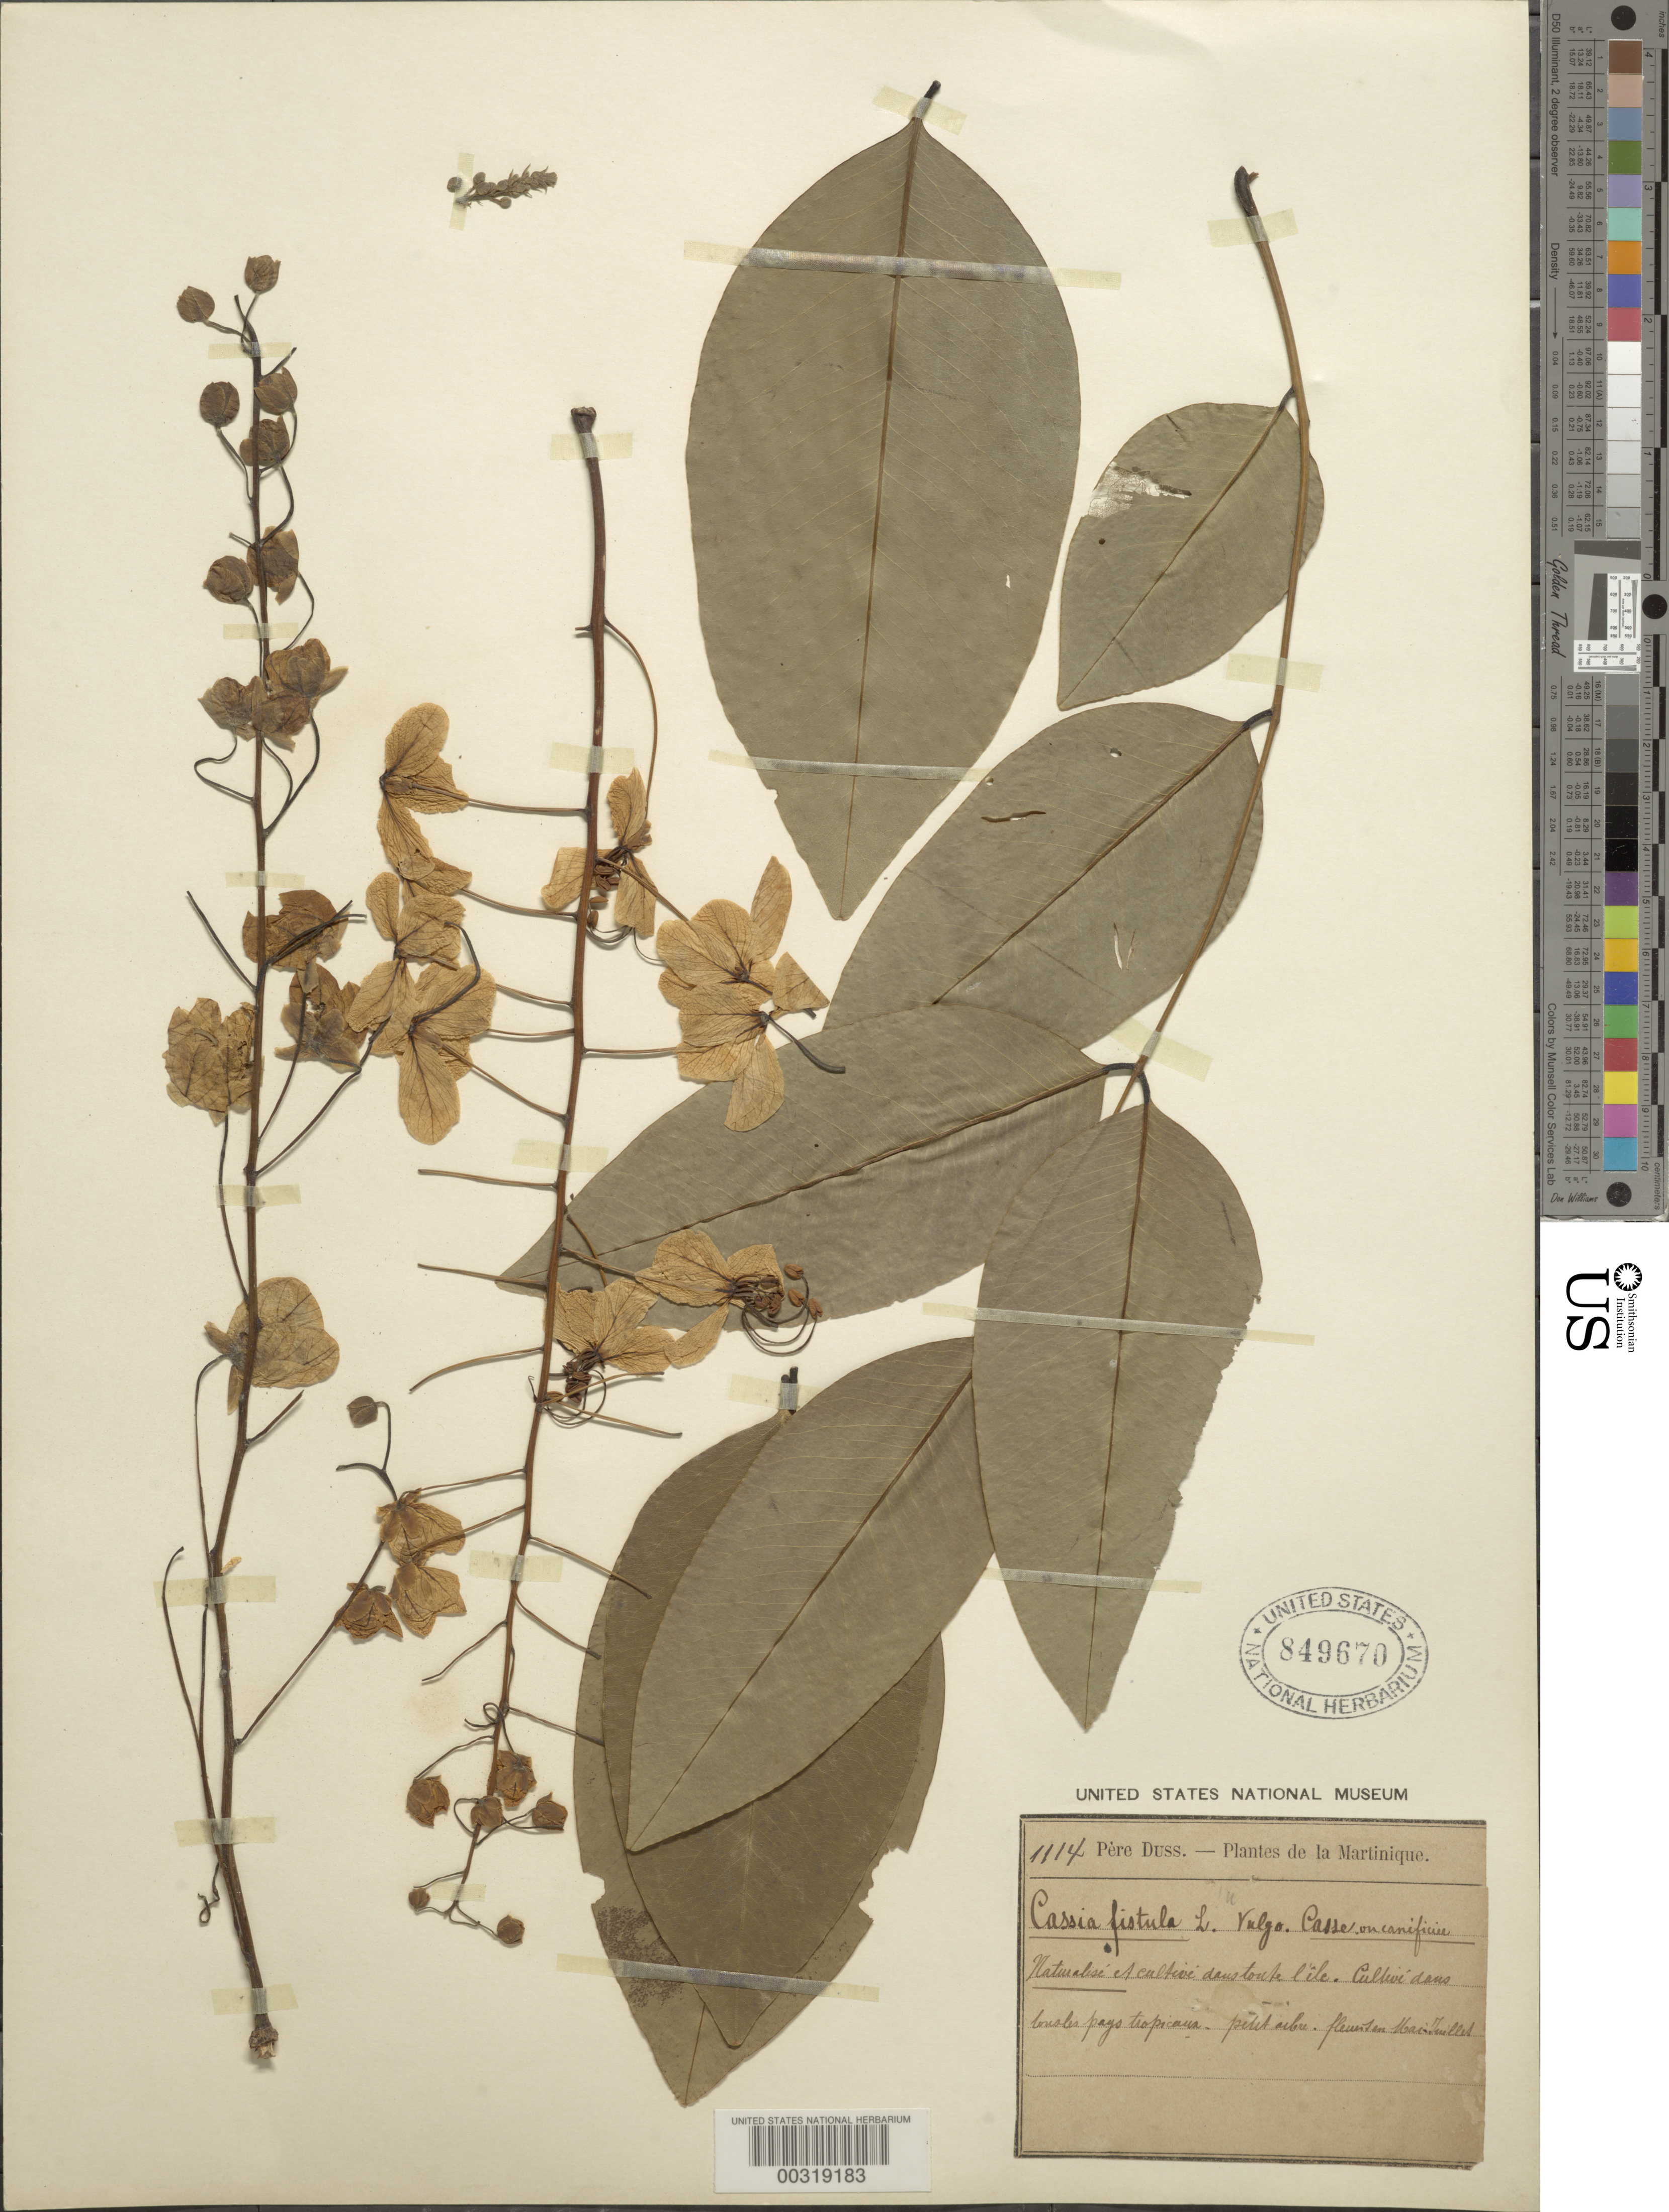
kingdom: Plantae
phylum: Tracheophyta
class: Magnoliopsida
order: Fabales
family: Fabaceae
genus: Cassia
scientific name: Cassia fistula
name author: L.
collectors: Père Duss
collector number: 1114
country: Martinique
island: Martinique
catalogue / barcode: US 849670